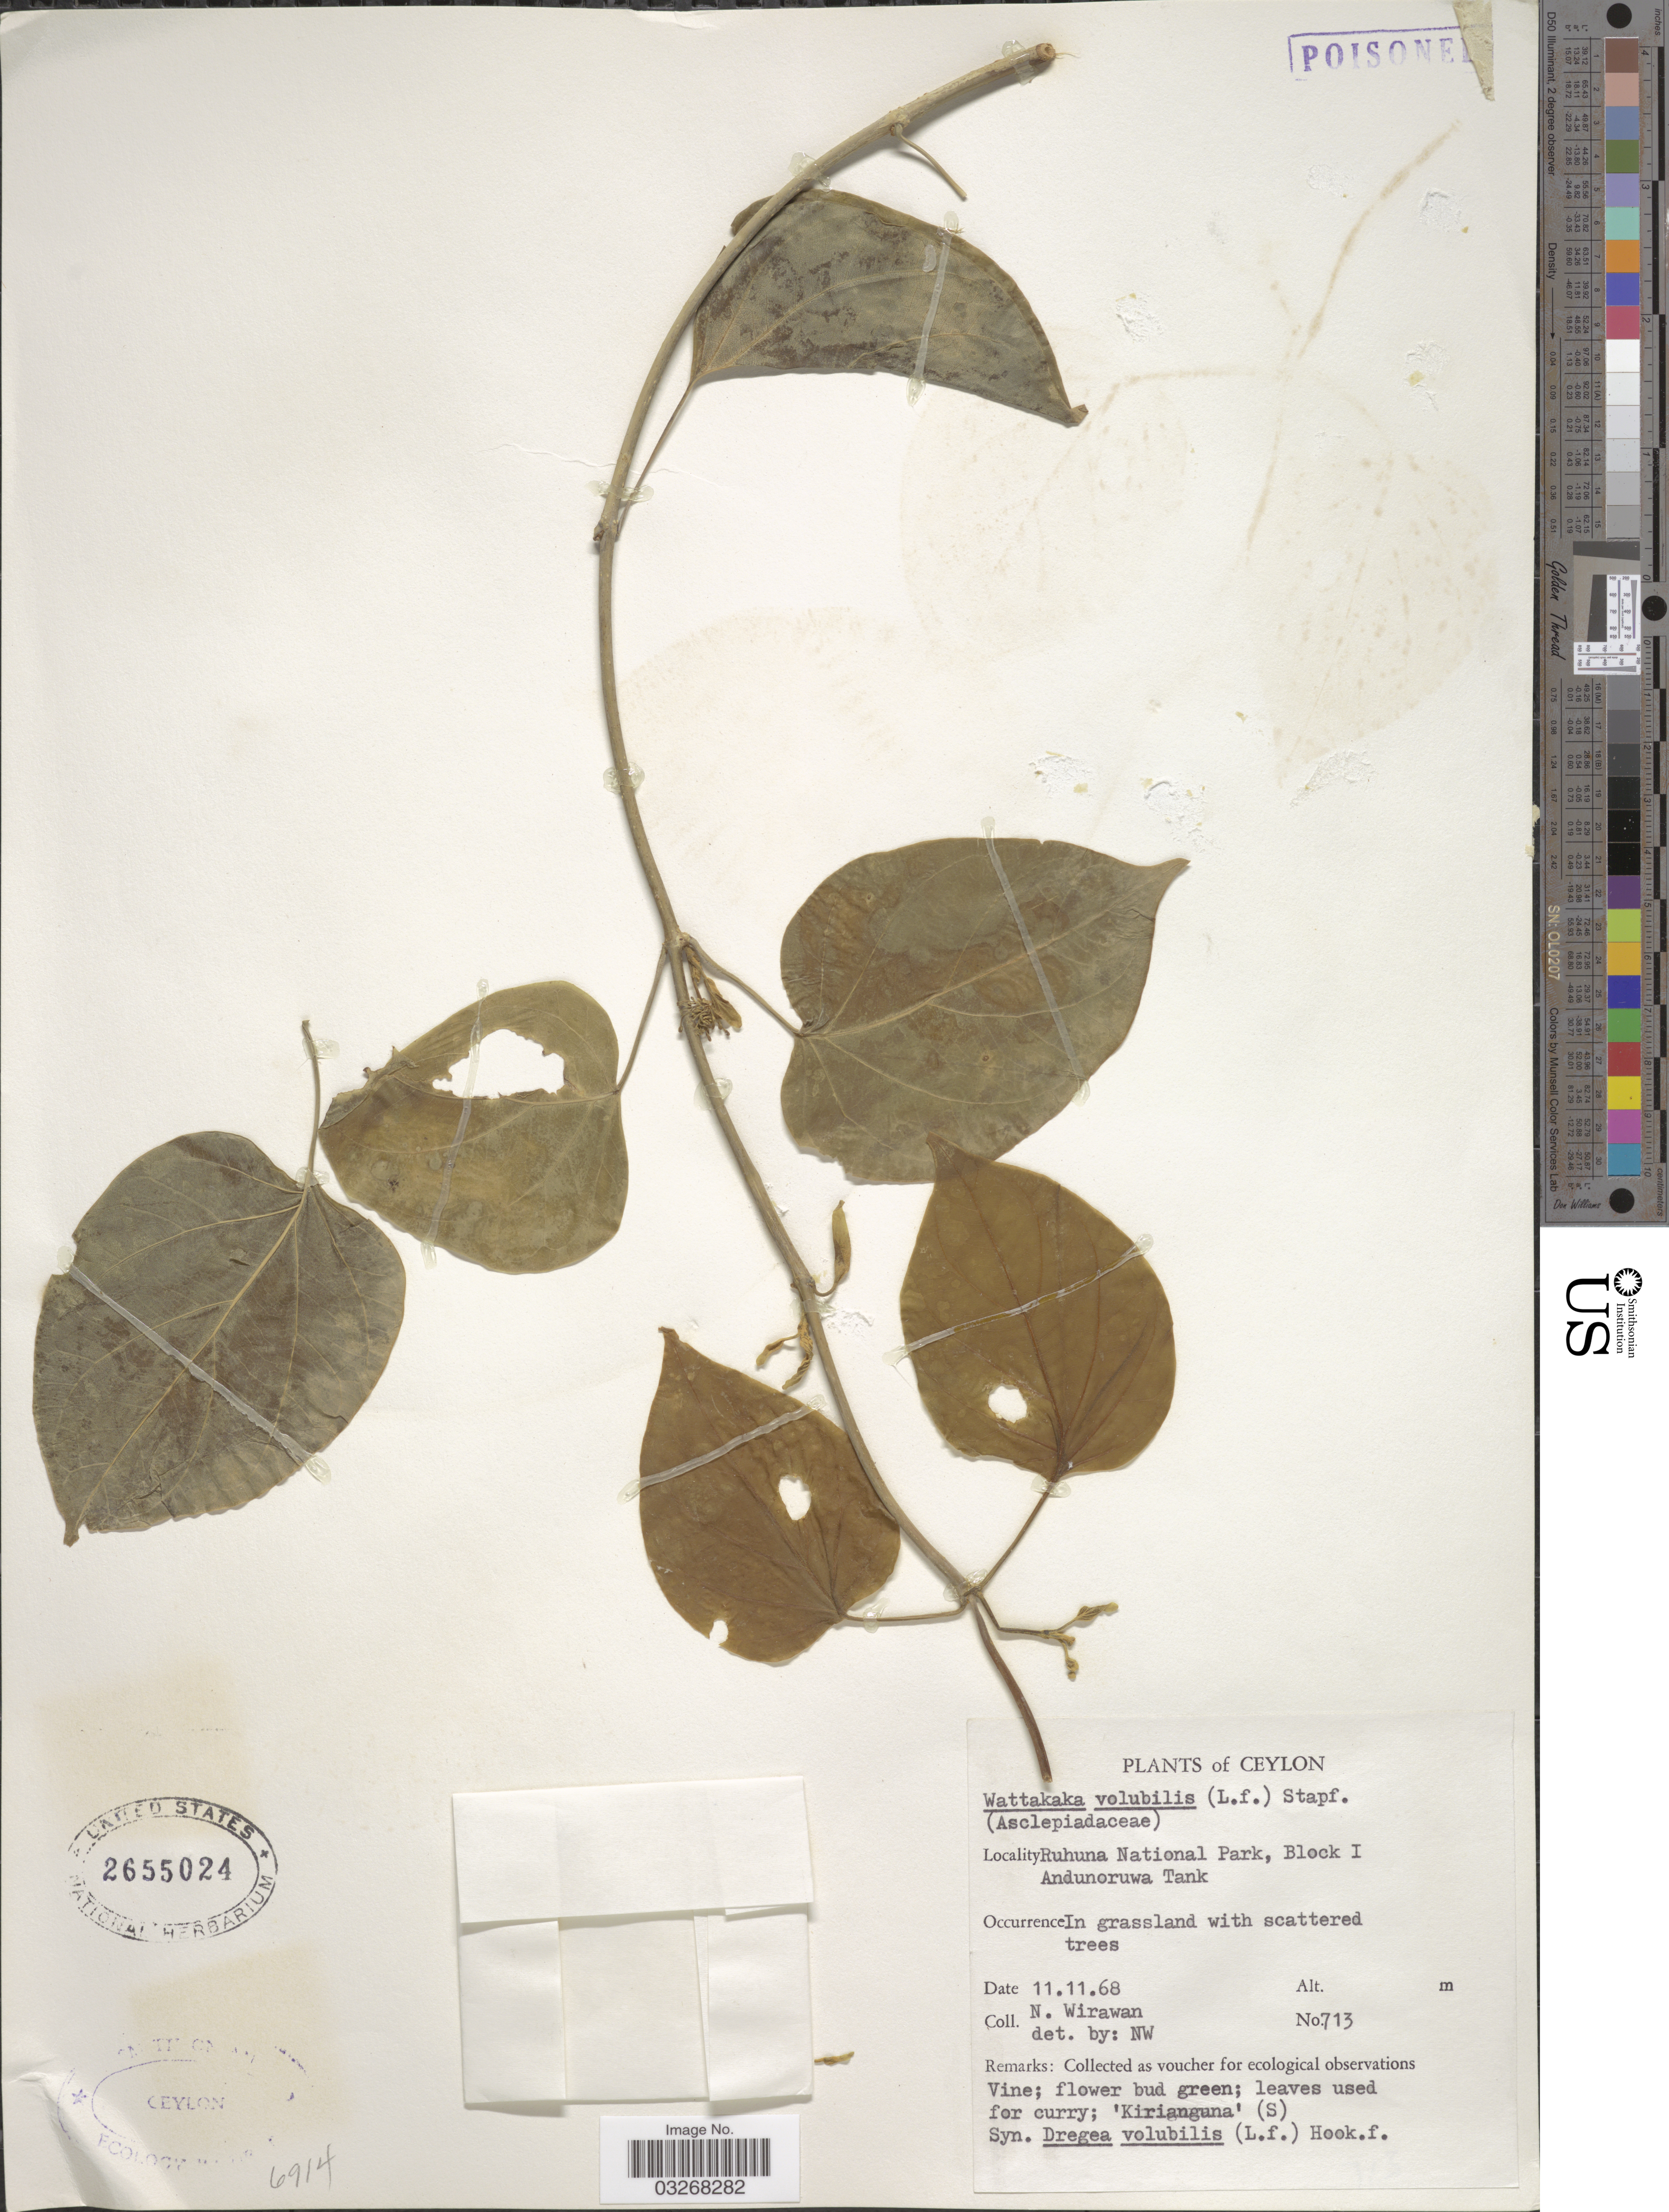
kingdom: Plantae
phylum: Tracheophyta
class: Magnoliopsida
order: Gentianales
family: Apocynaceae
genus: Dregea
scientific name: Dregea volubilis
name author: (L. f.) Benth. ex Hook. f.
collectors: N. Wirawan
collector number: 713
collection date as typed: Transcribed d/m/y: 11/11/68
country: Sri Lanka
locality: Ceylon. Ruhuna National Park, Block I. Andunoruwa Tank.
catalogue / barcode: US 2655024